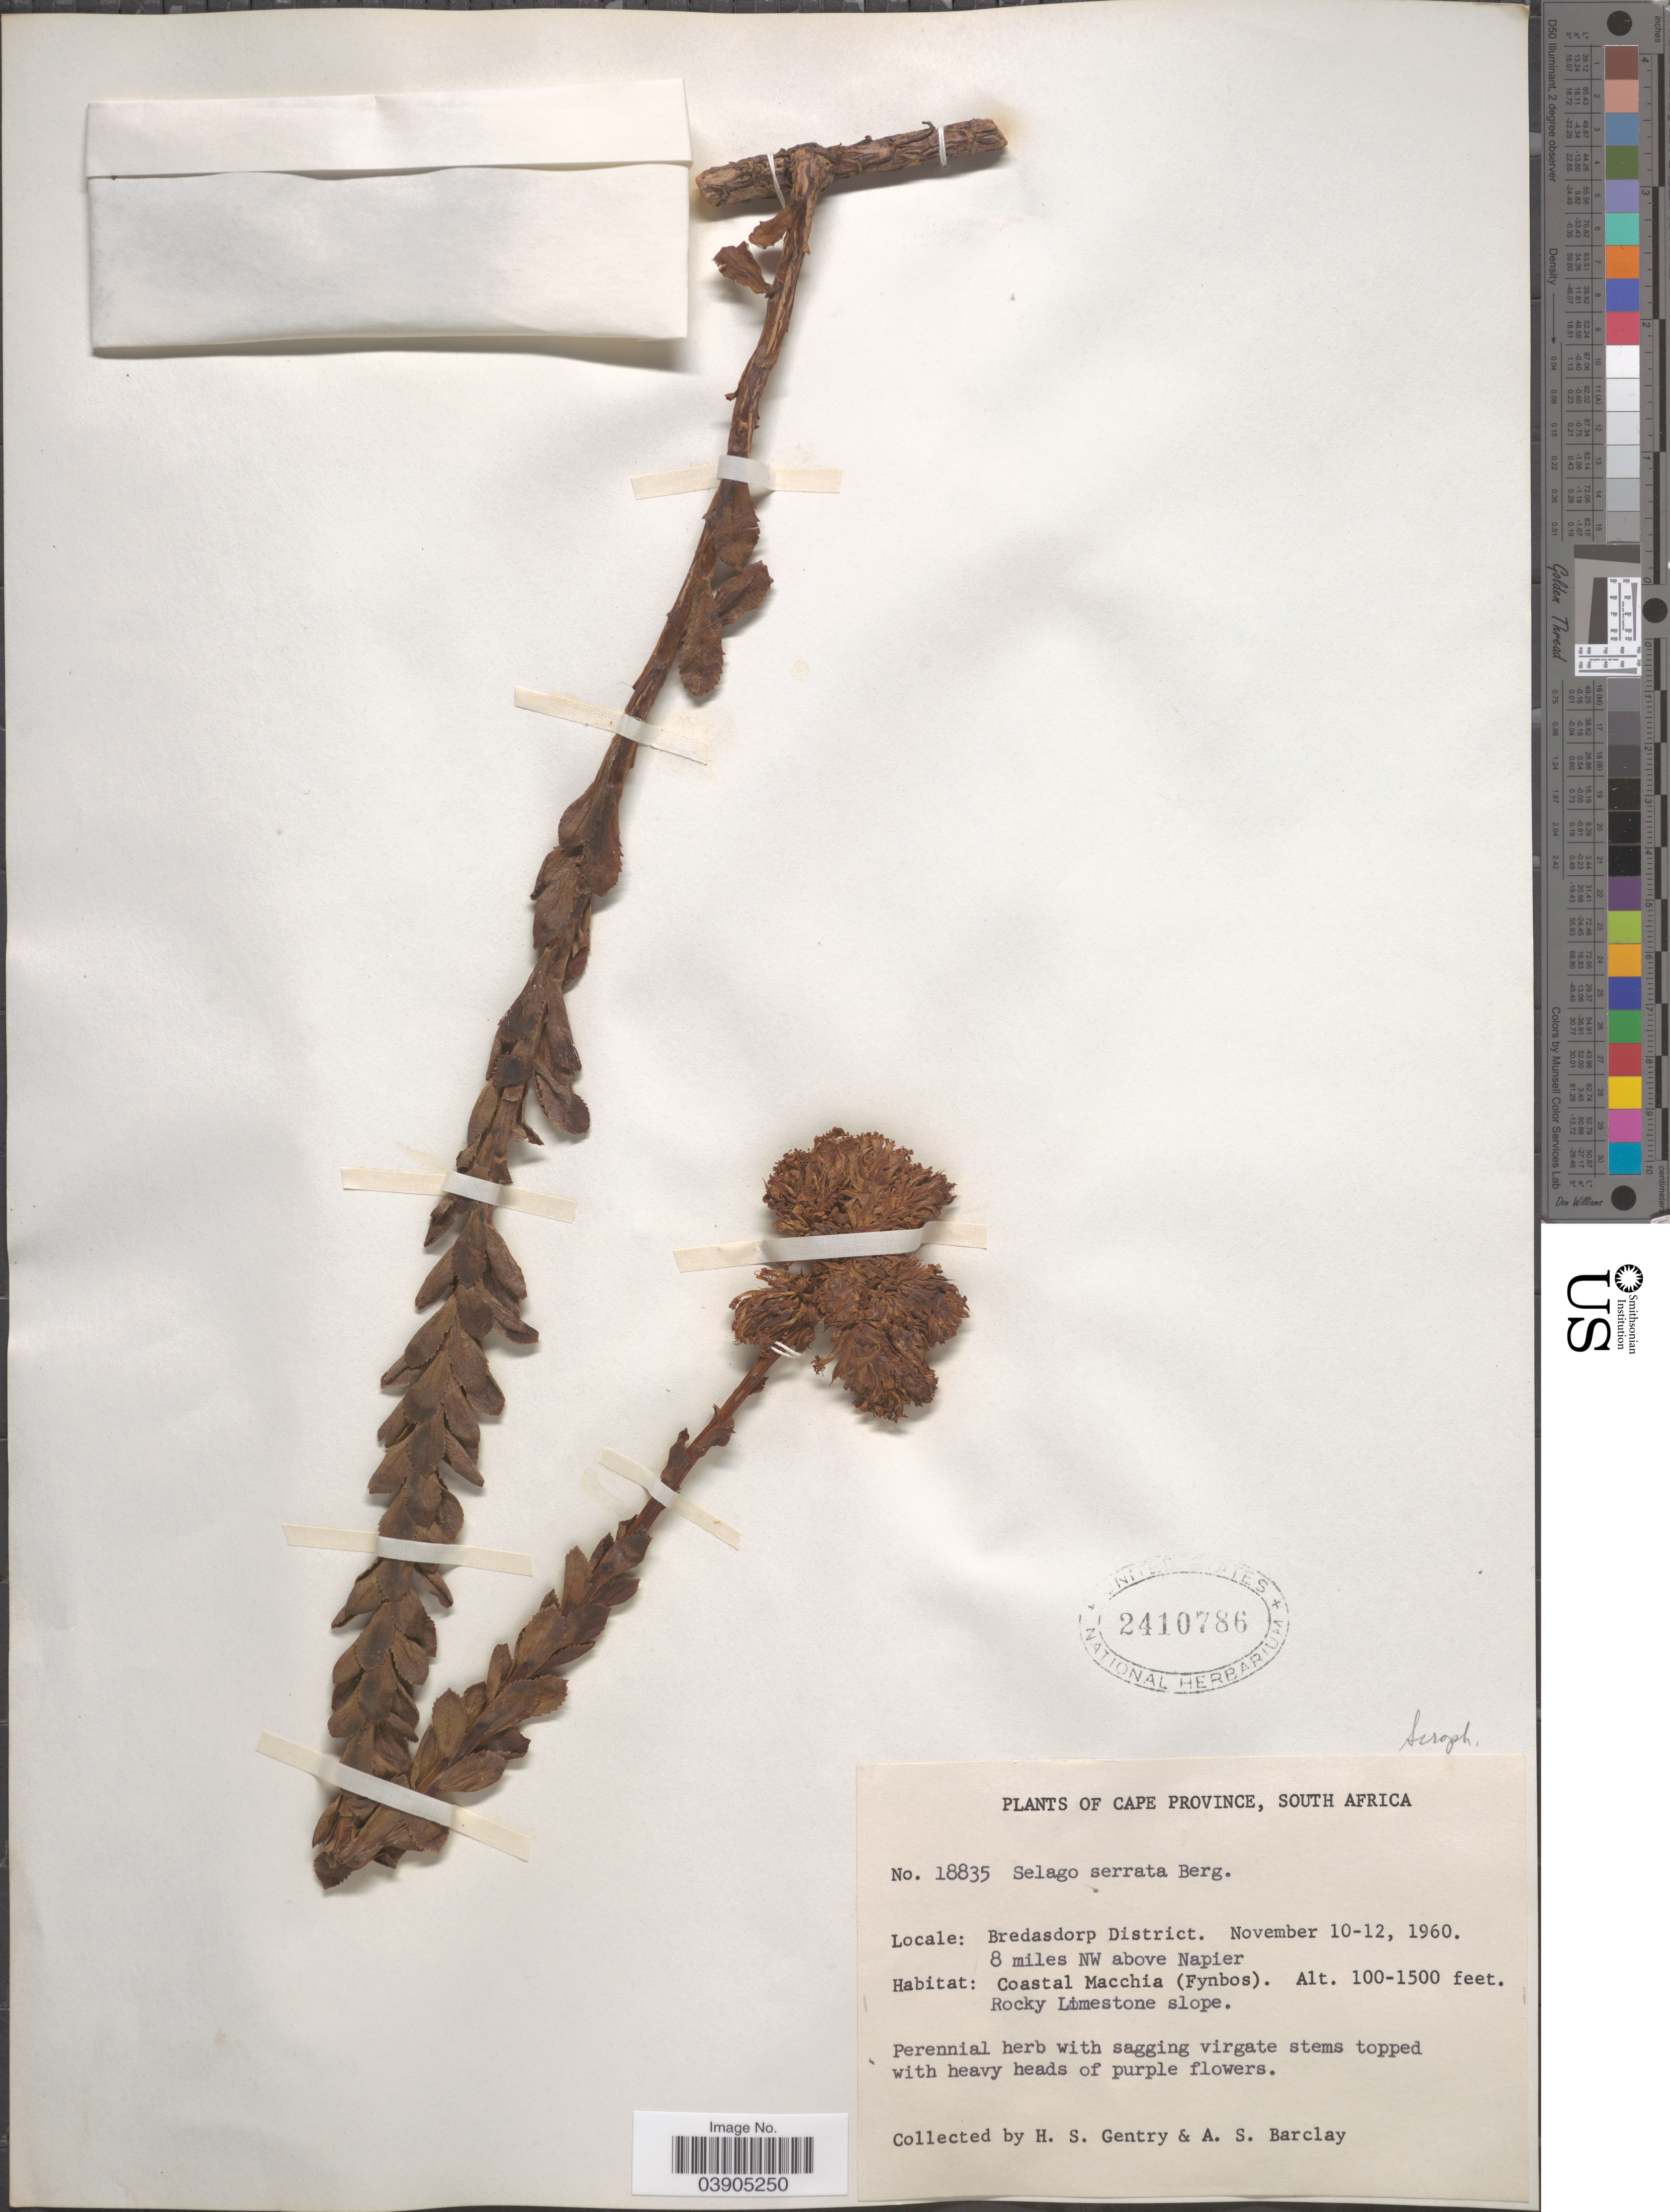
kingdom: Plantae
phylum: Tracheophyta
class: Magnoliopsida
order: Lamiales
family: Scrophulariaceae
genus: Selago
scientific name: Selago serrata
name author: P.J. Bergius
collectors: H. S. Gentry & A. S. Barclay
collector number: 18835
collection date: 1960-11-10/1960-11-12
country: South Africa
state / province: Western Cape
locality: Bredasdorp District. 8 miles NW above Napier.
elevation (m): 30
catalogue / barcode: US 2410786